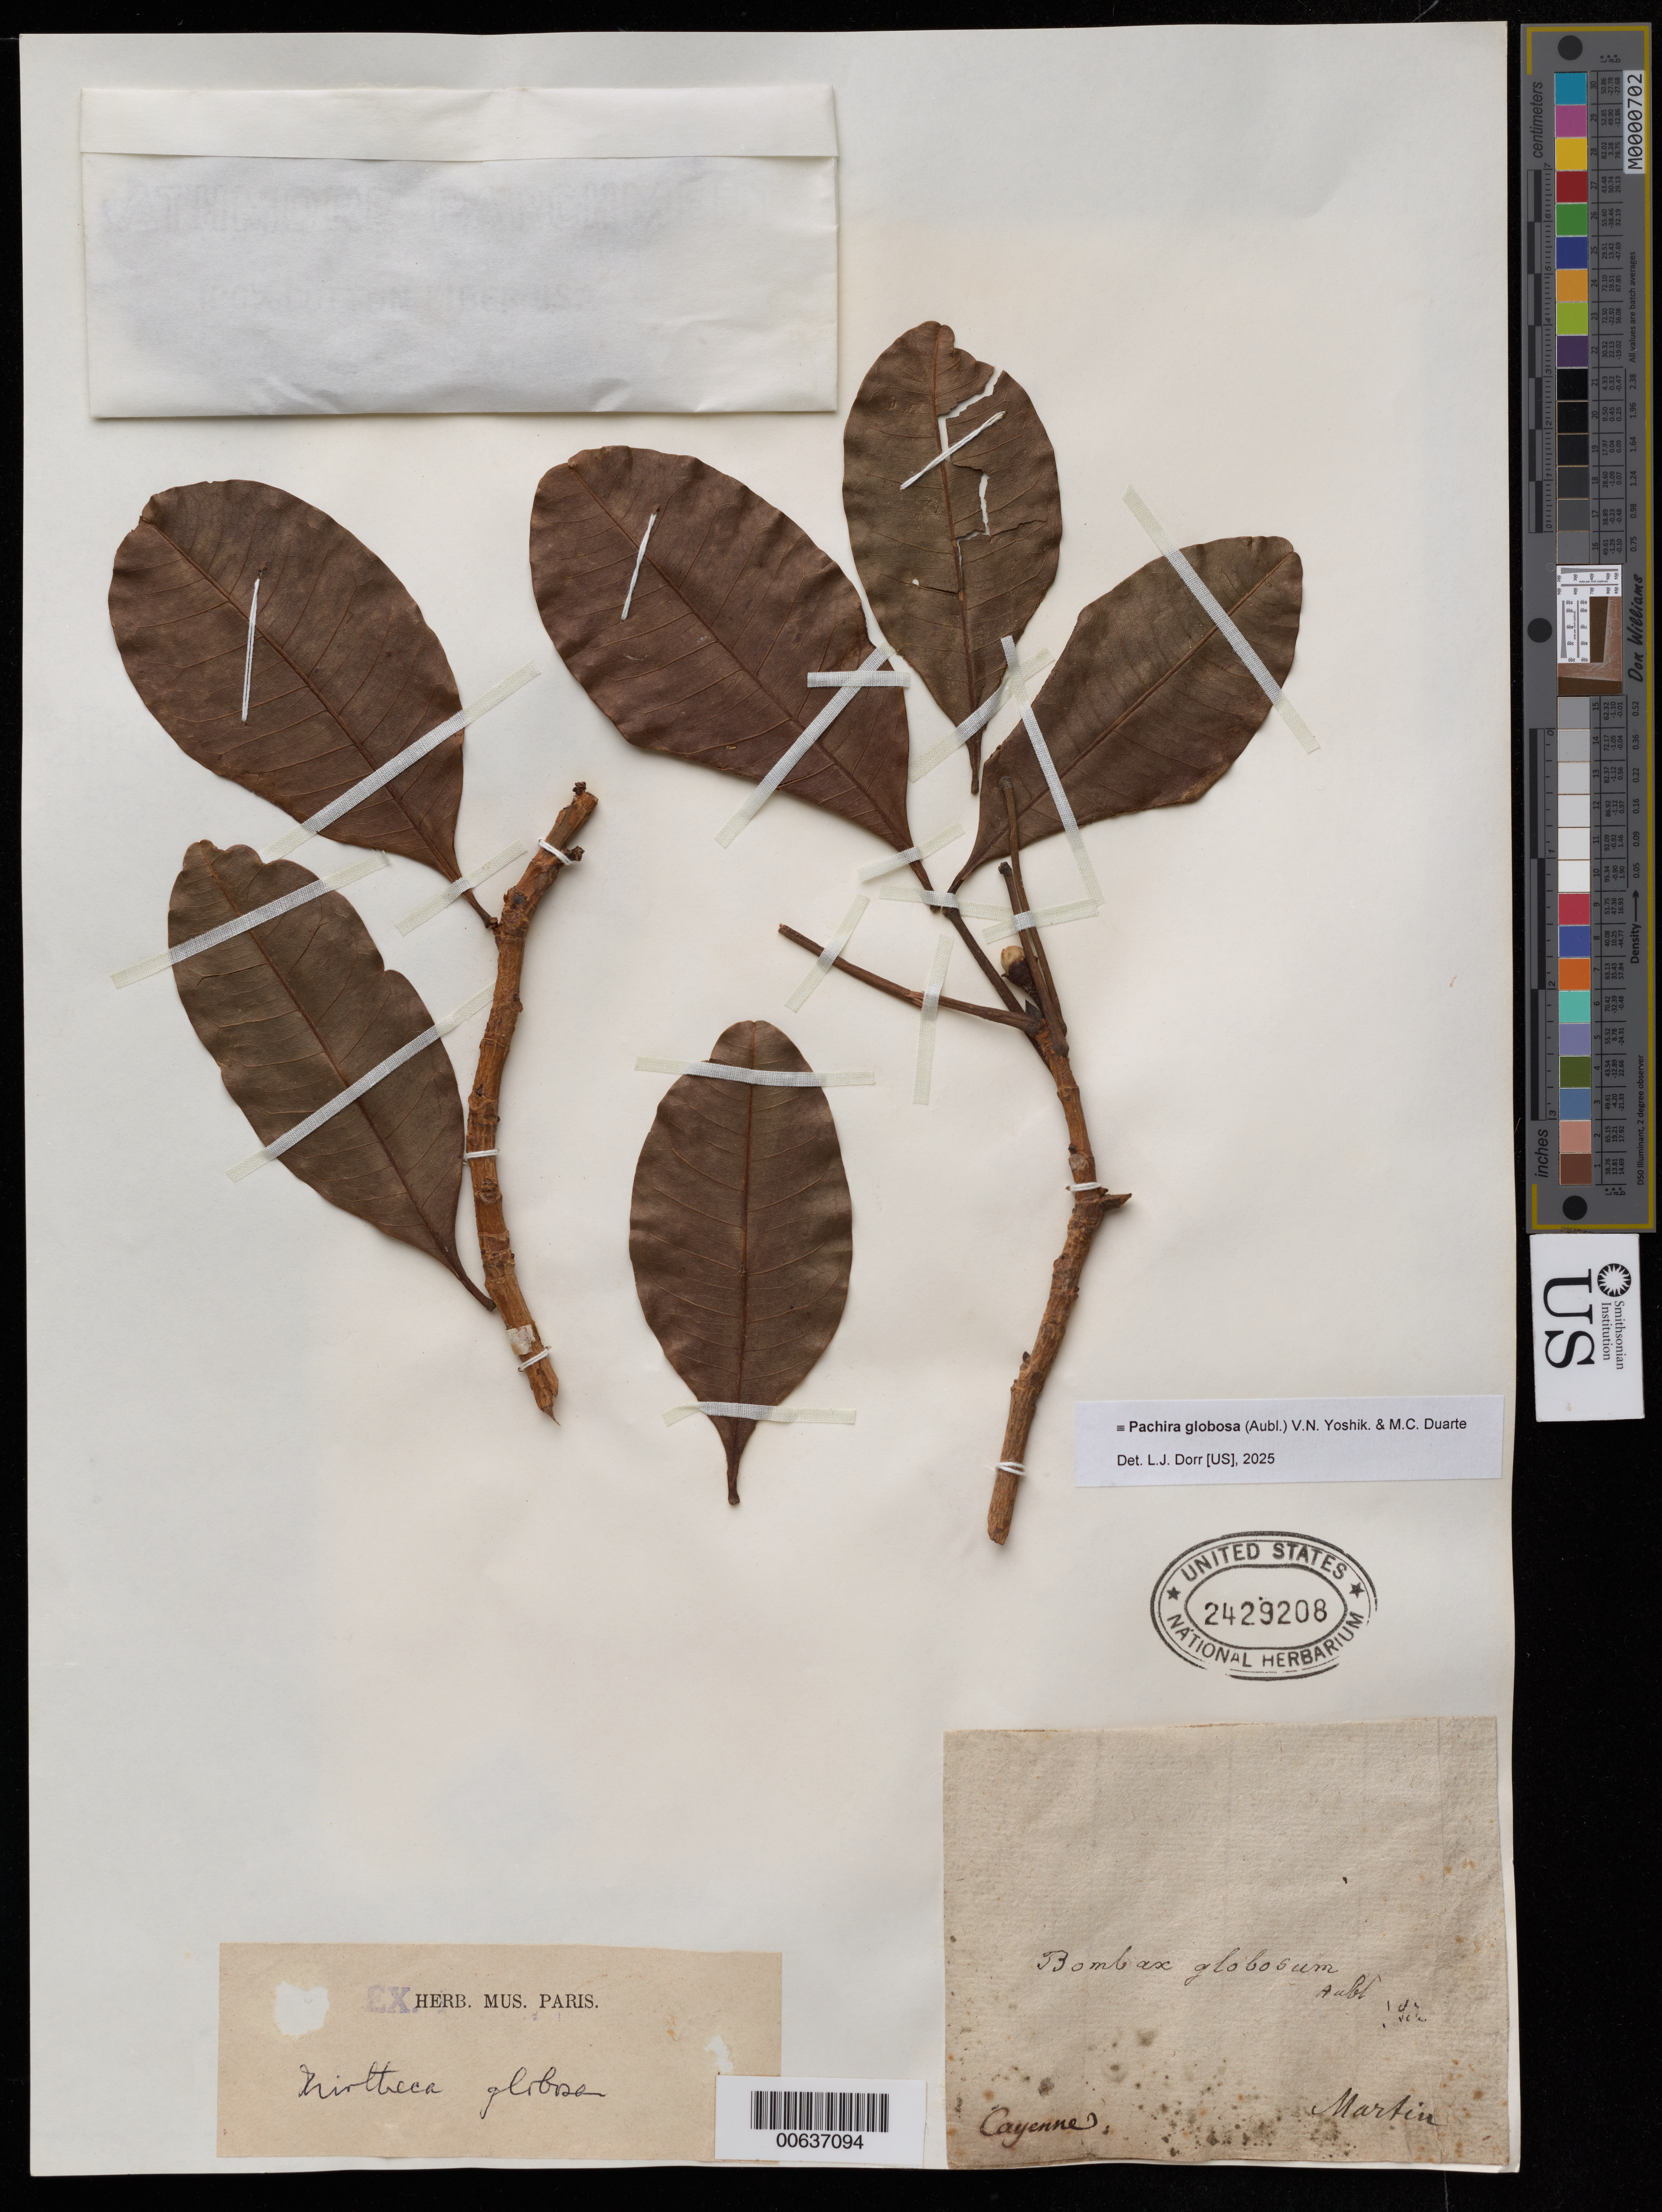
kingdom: Plantae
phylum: Tracheophyta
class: Magnoliopsida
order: Malvales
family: Malvaceae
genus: Pachira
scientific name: Pachira globosa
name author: (Aubl.) V.N. Yoshik. & M.C. Duarte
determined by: Dorr, Laurence J., Curator (BOT), Smithsonian Institution - National Museum of Natural History (UNITED STATES)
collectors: J. Martin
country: French Guiana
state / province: Cayenne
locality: Cayenne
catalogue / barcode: US 2429208